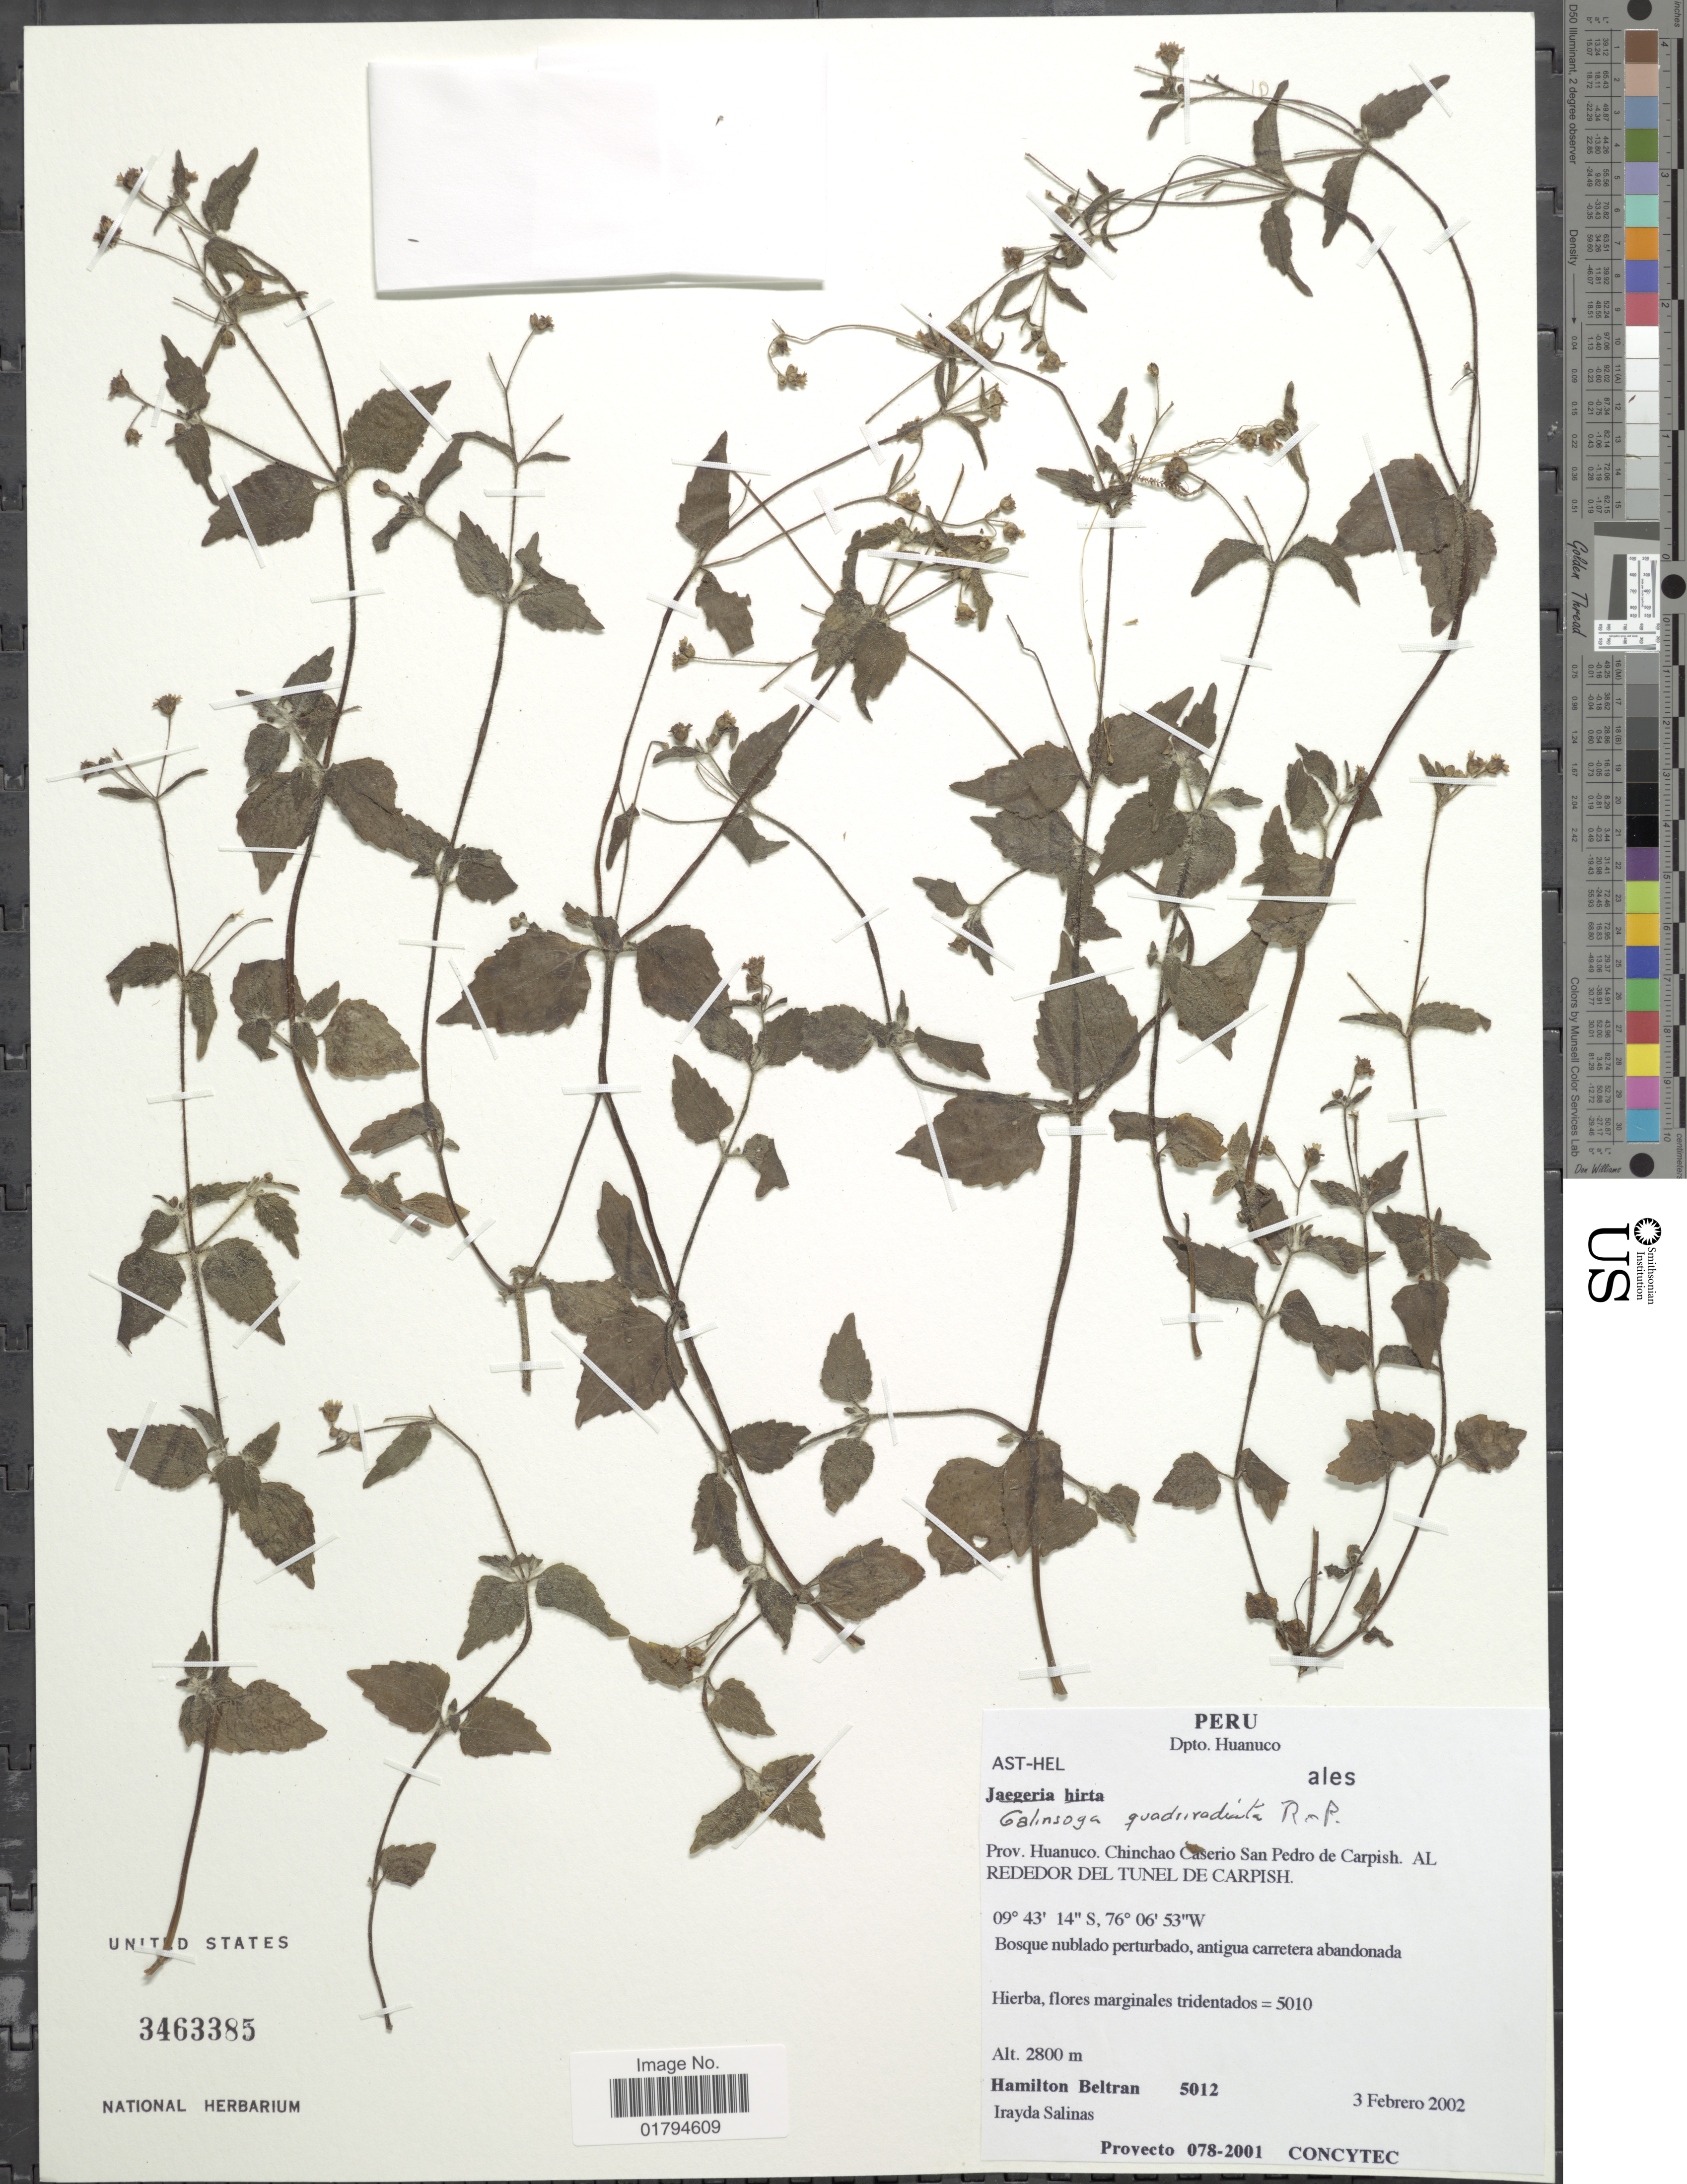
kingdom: Plantae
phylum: Tracheophyta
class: Magnoliopsida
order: Asterales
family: Asteraceae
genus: Galinsoga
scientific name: Galinsoga quadriradiata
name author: Ruiz & Pav.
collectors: H. Beltran & I. Salinas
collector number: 5012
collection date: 2002-02-03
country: Peru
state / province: Huánuco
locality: Prov. Huanuco. Chinchao Caserio San Pedro de Carpish Al Rededor Del Tunel De Carpish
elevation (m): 2800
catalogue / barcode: US 3463385